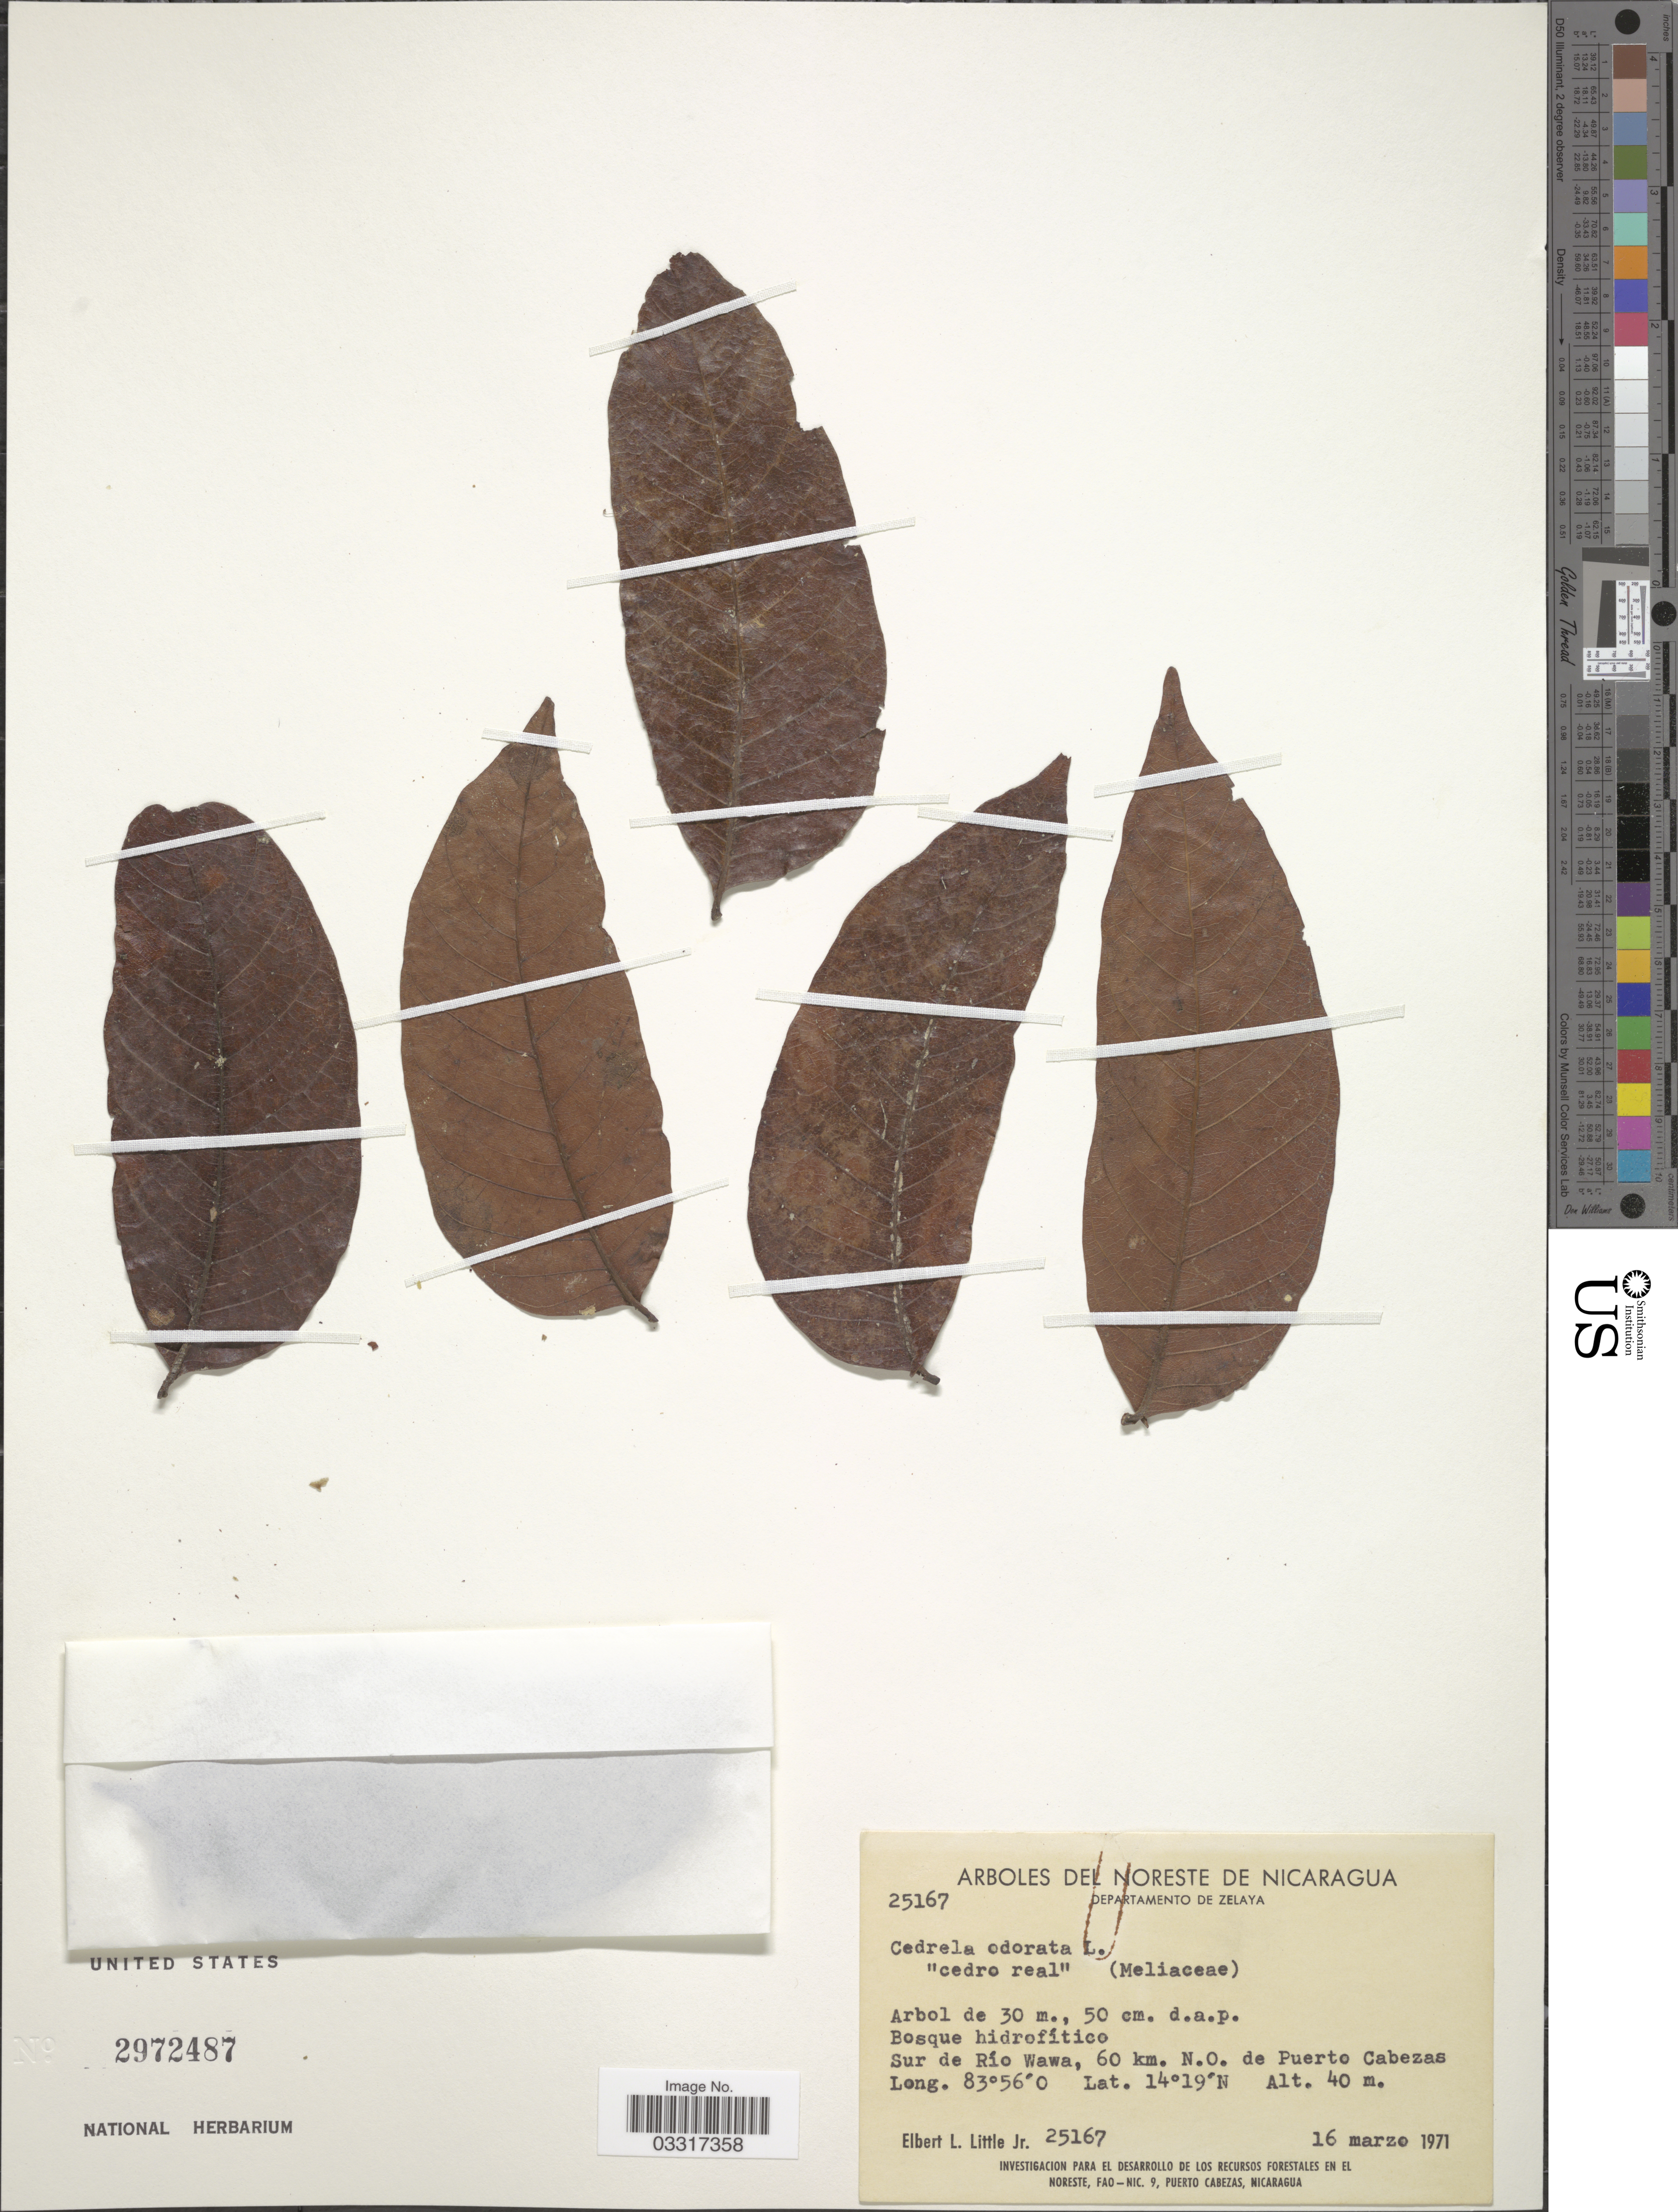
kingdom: Plantae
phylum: Tracheophyta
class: Magnoliopsida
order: Sapindales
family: Meliaceae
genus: Cedrela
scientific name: Cedrela odorata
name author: L.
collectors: E. L. Little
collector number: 25167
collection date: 1971-03-16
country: Nicaragua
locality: Noreste de Nicaragua. Departamento de Zelaya. Sur de Río Wawa, 60 km. N.O. de Puerto Cabezas.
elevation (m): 40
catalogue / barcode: US 2972487